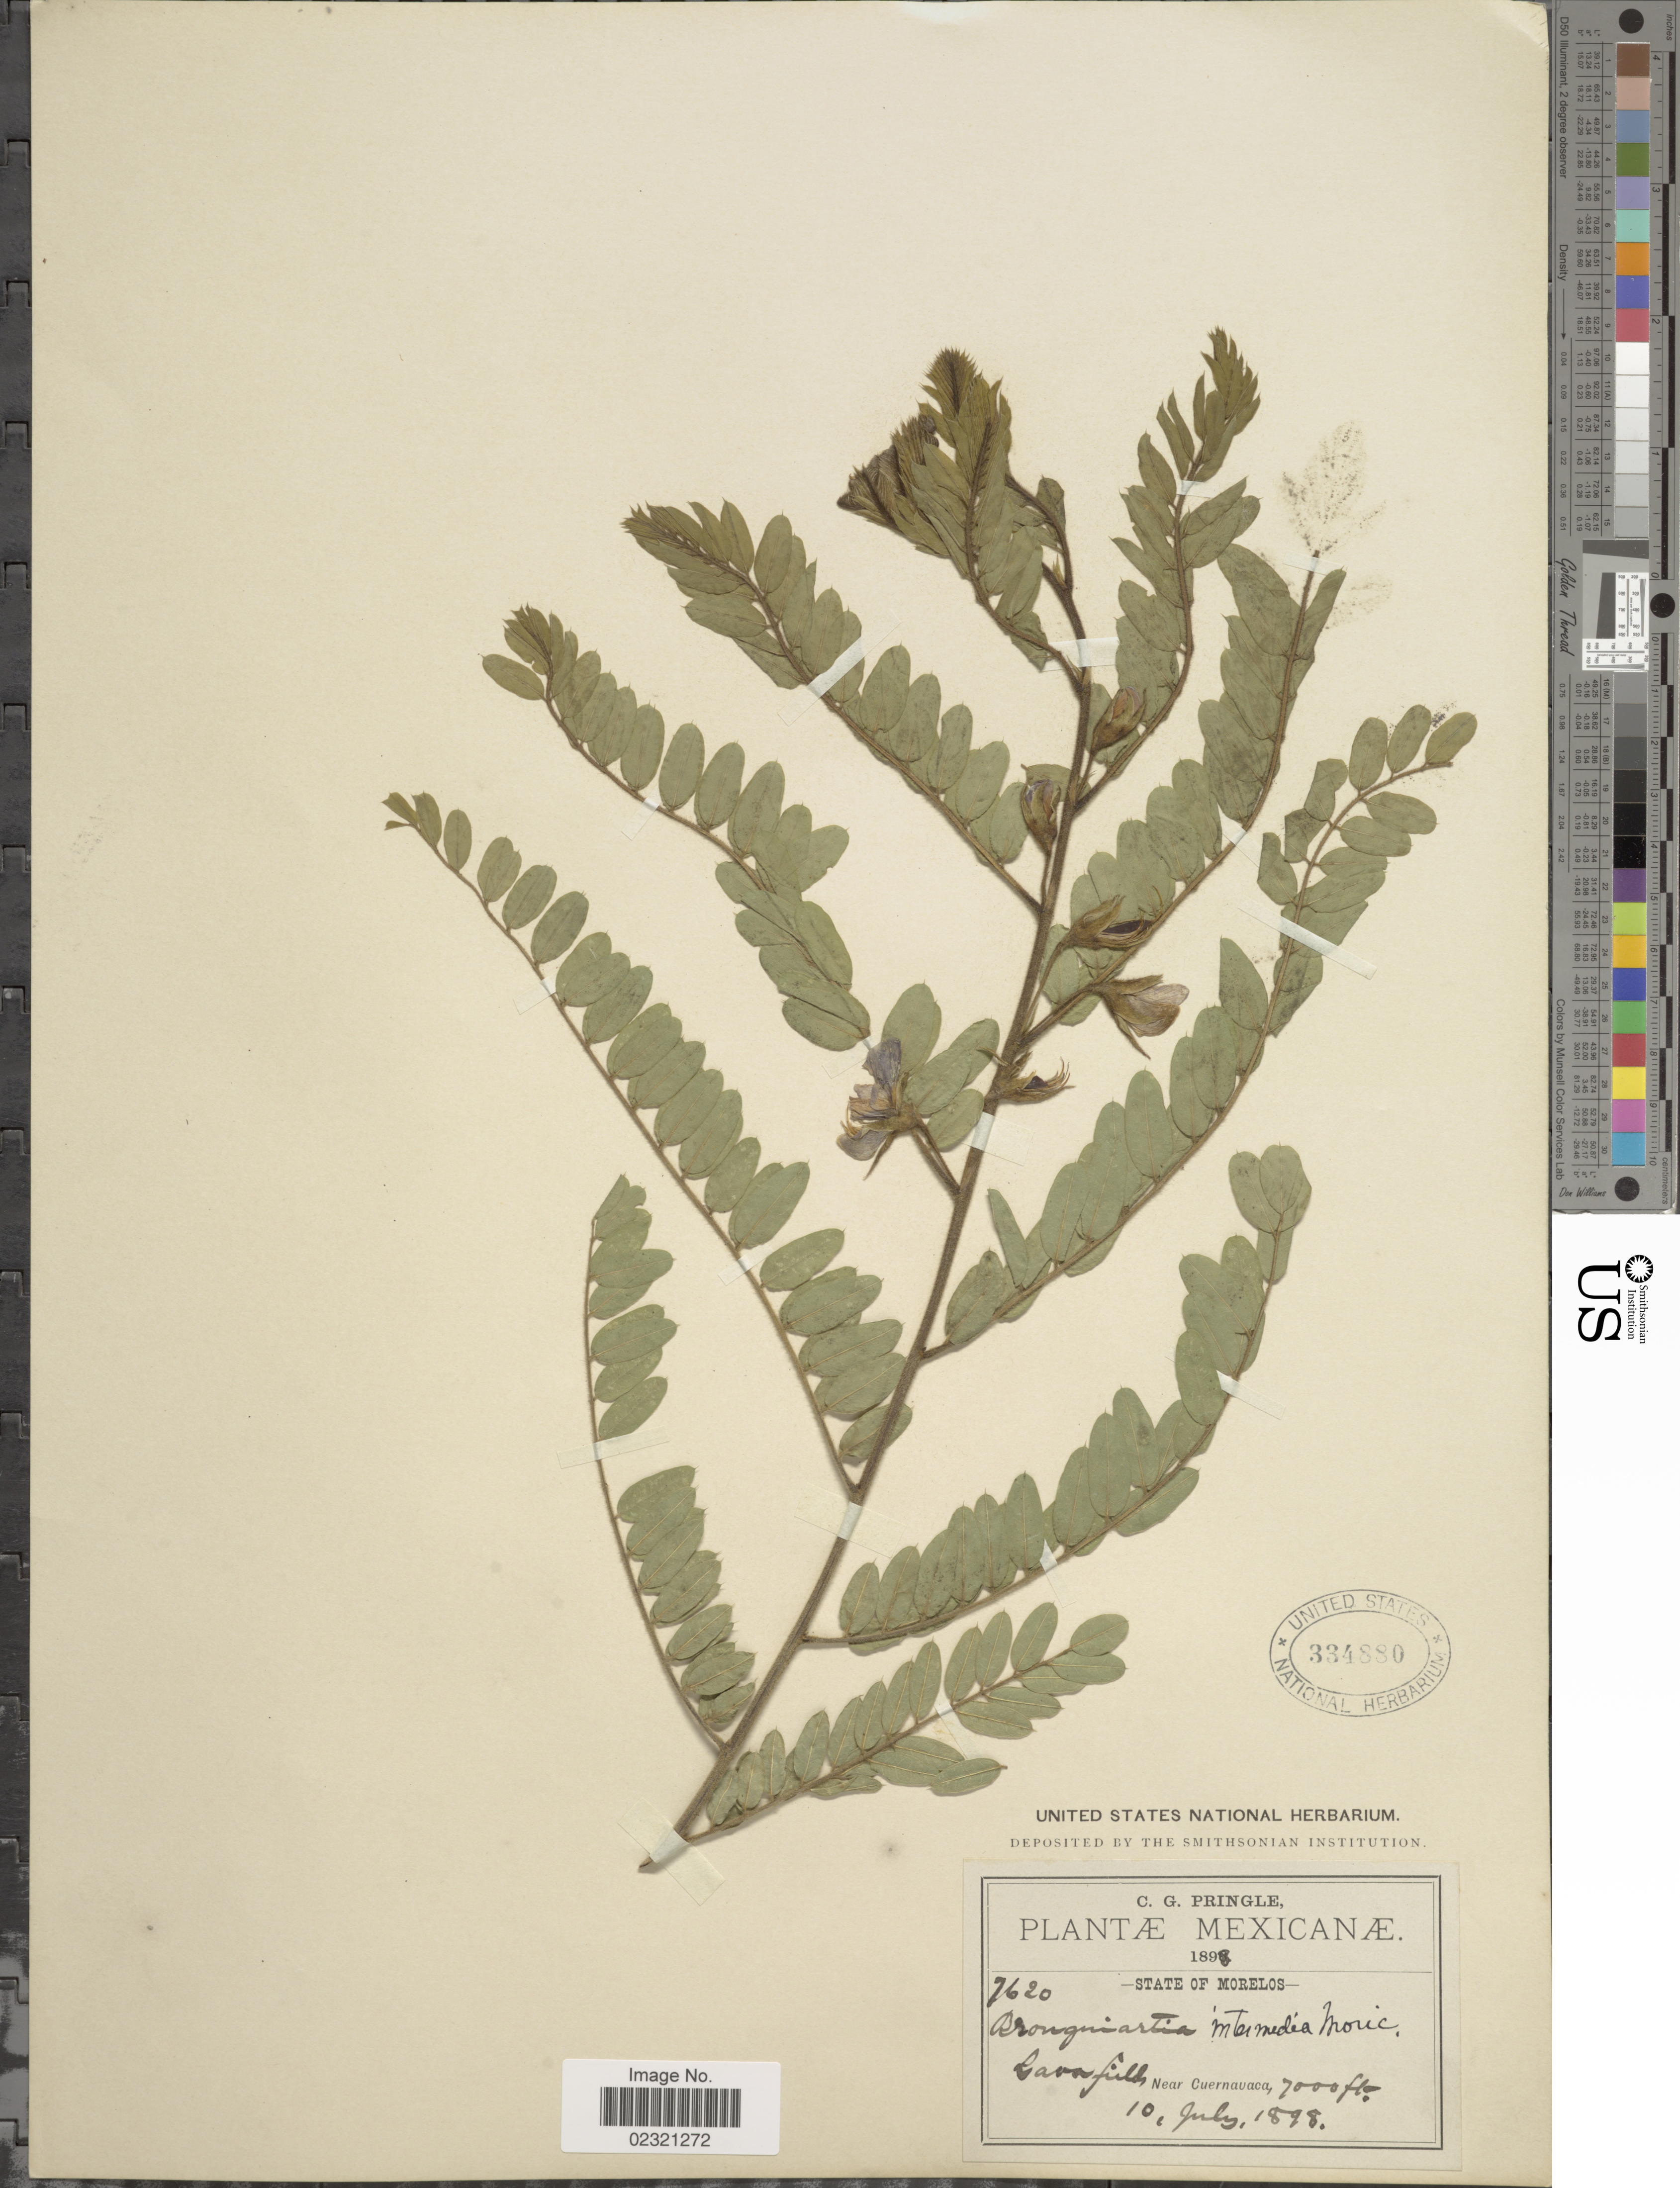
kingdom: Plantae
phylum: Tracheophyta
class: Magnoliopsida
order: Fabales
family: Fabaceae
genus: Brongniartia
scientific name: Brongniartia benthamiana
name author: Hemsl.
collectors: C. G. Pringle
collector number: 7620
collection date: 1898-07-10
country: Mexico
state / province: Morelos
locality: Lava fields, near Cuernavaca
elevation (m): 2134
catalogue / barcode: US 334880